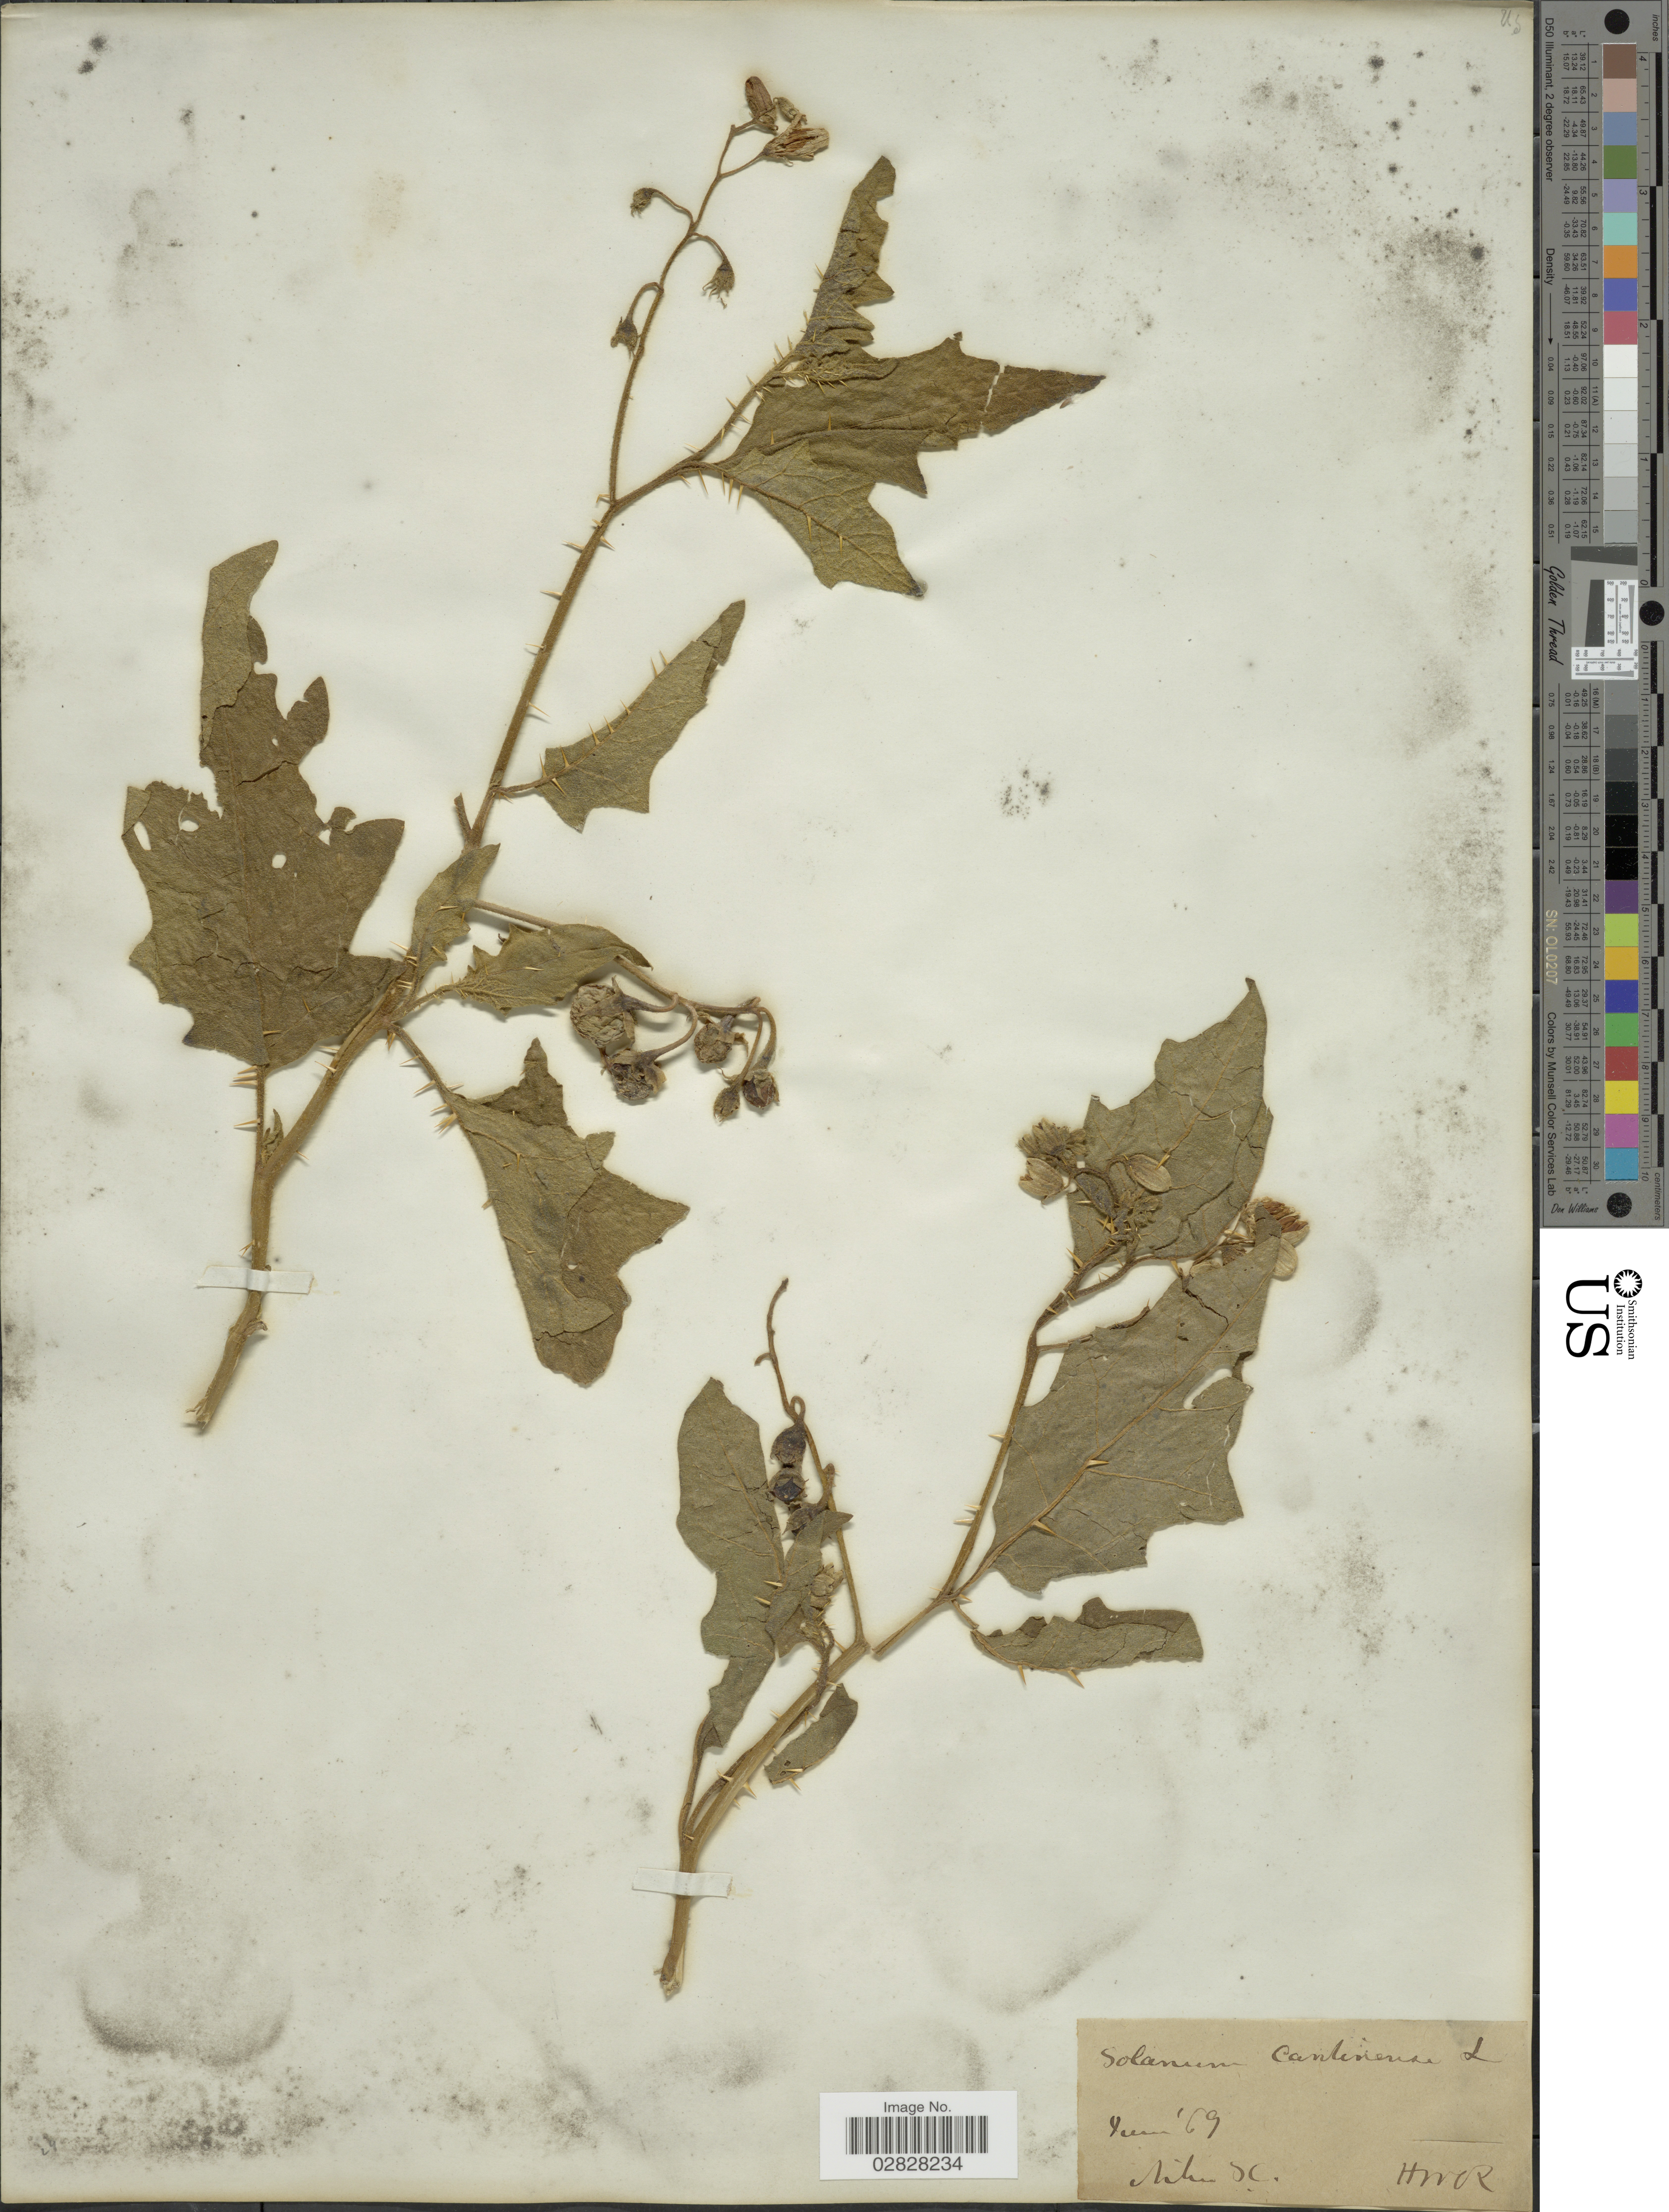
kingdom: Plantae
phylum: Tracheophyta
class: Magnoliopsida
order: Solanales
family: Solanaceae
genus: Solanum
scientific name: Solanum carolinense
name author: L.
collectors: H. W. R.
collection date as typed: Transcribed d/m/y: /6/69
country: United States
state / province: South Carolina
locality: Aiken.